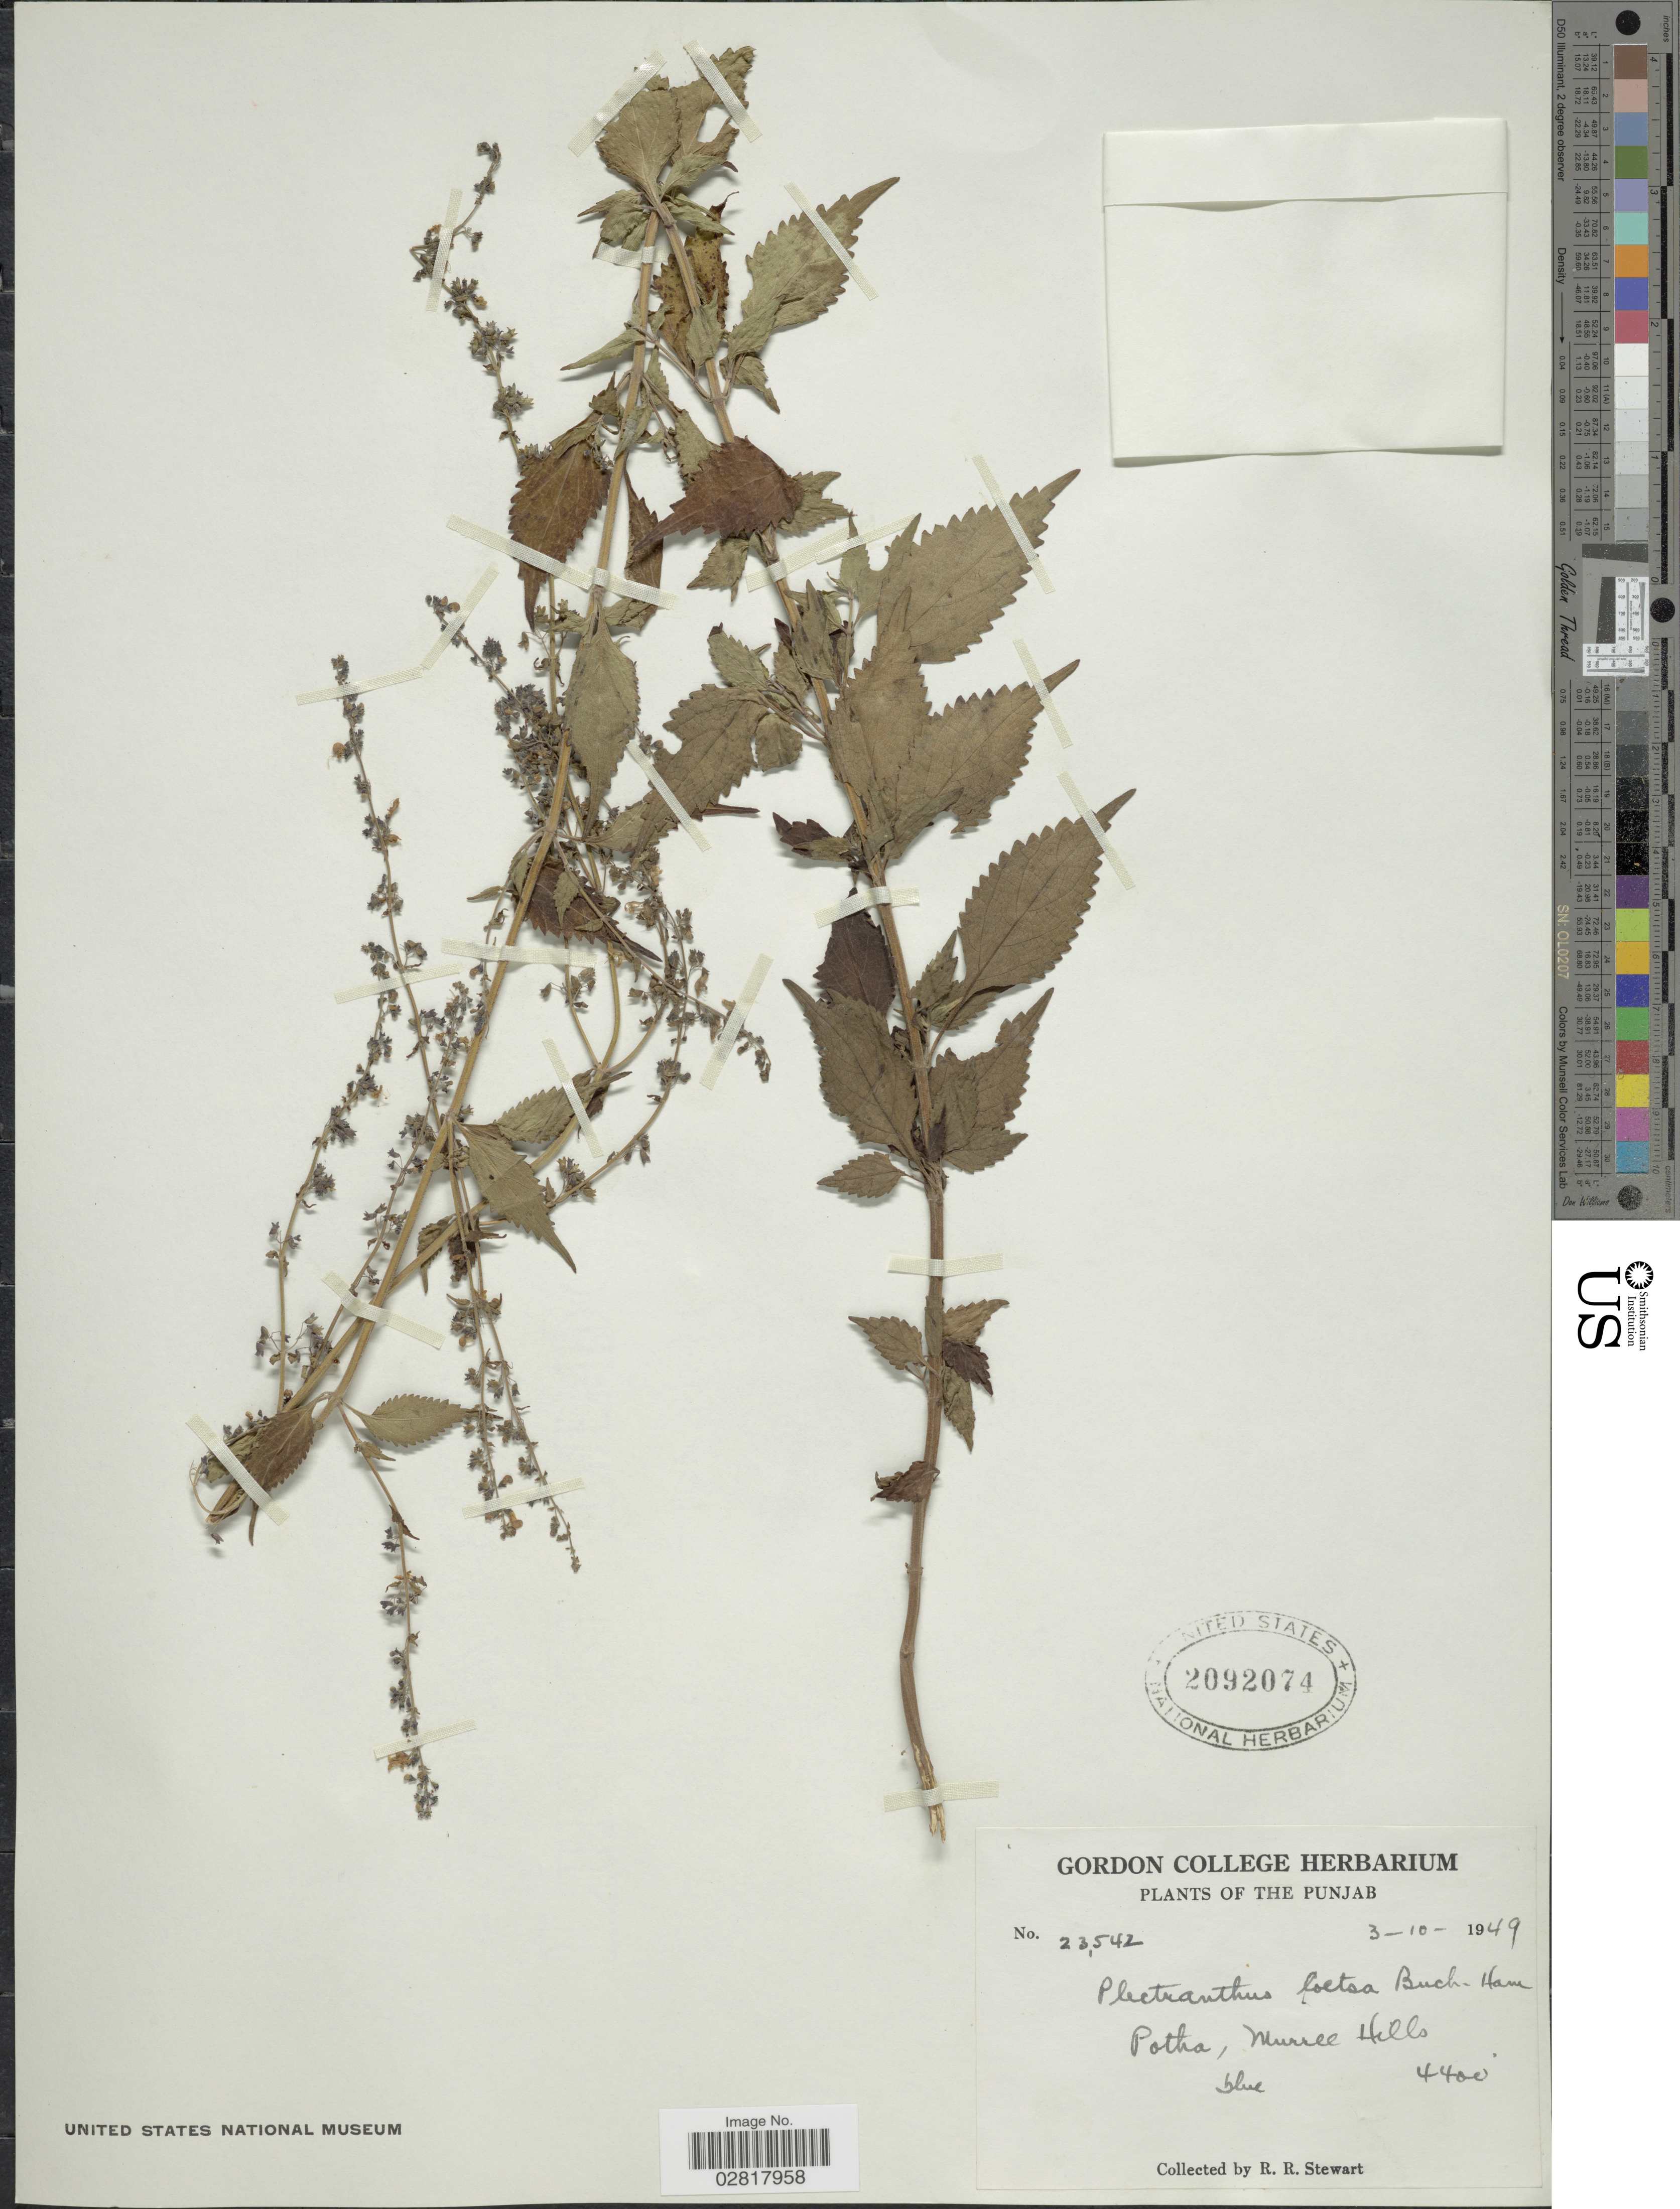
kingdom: Plantae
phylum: Tracheophyta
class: Magnoliopsida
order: Lamiales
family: Lamiaceae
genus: Plectranthus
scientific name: Plectranthus coetsa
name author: Buch.-Ham. ex D. Don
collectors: R. R. Stewart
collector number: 23542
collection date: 1949-10-03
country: Pakistan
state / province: Punjab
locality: Potha, Murree Hills.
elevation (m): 1341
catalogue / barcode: US 2092074